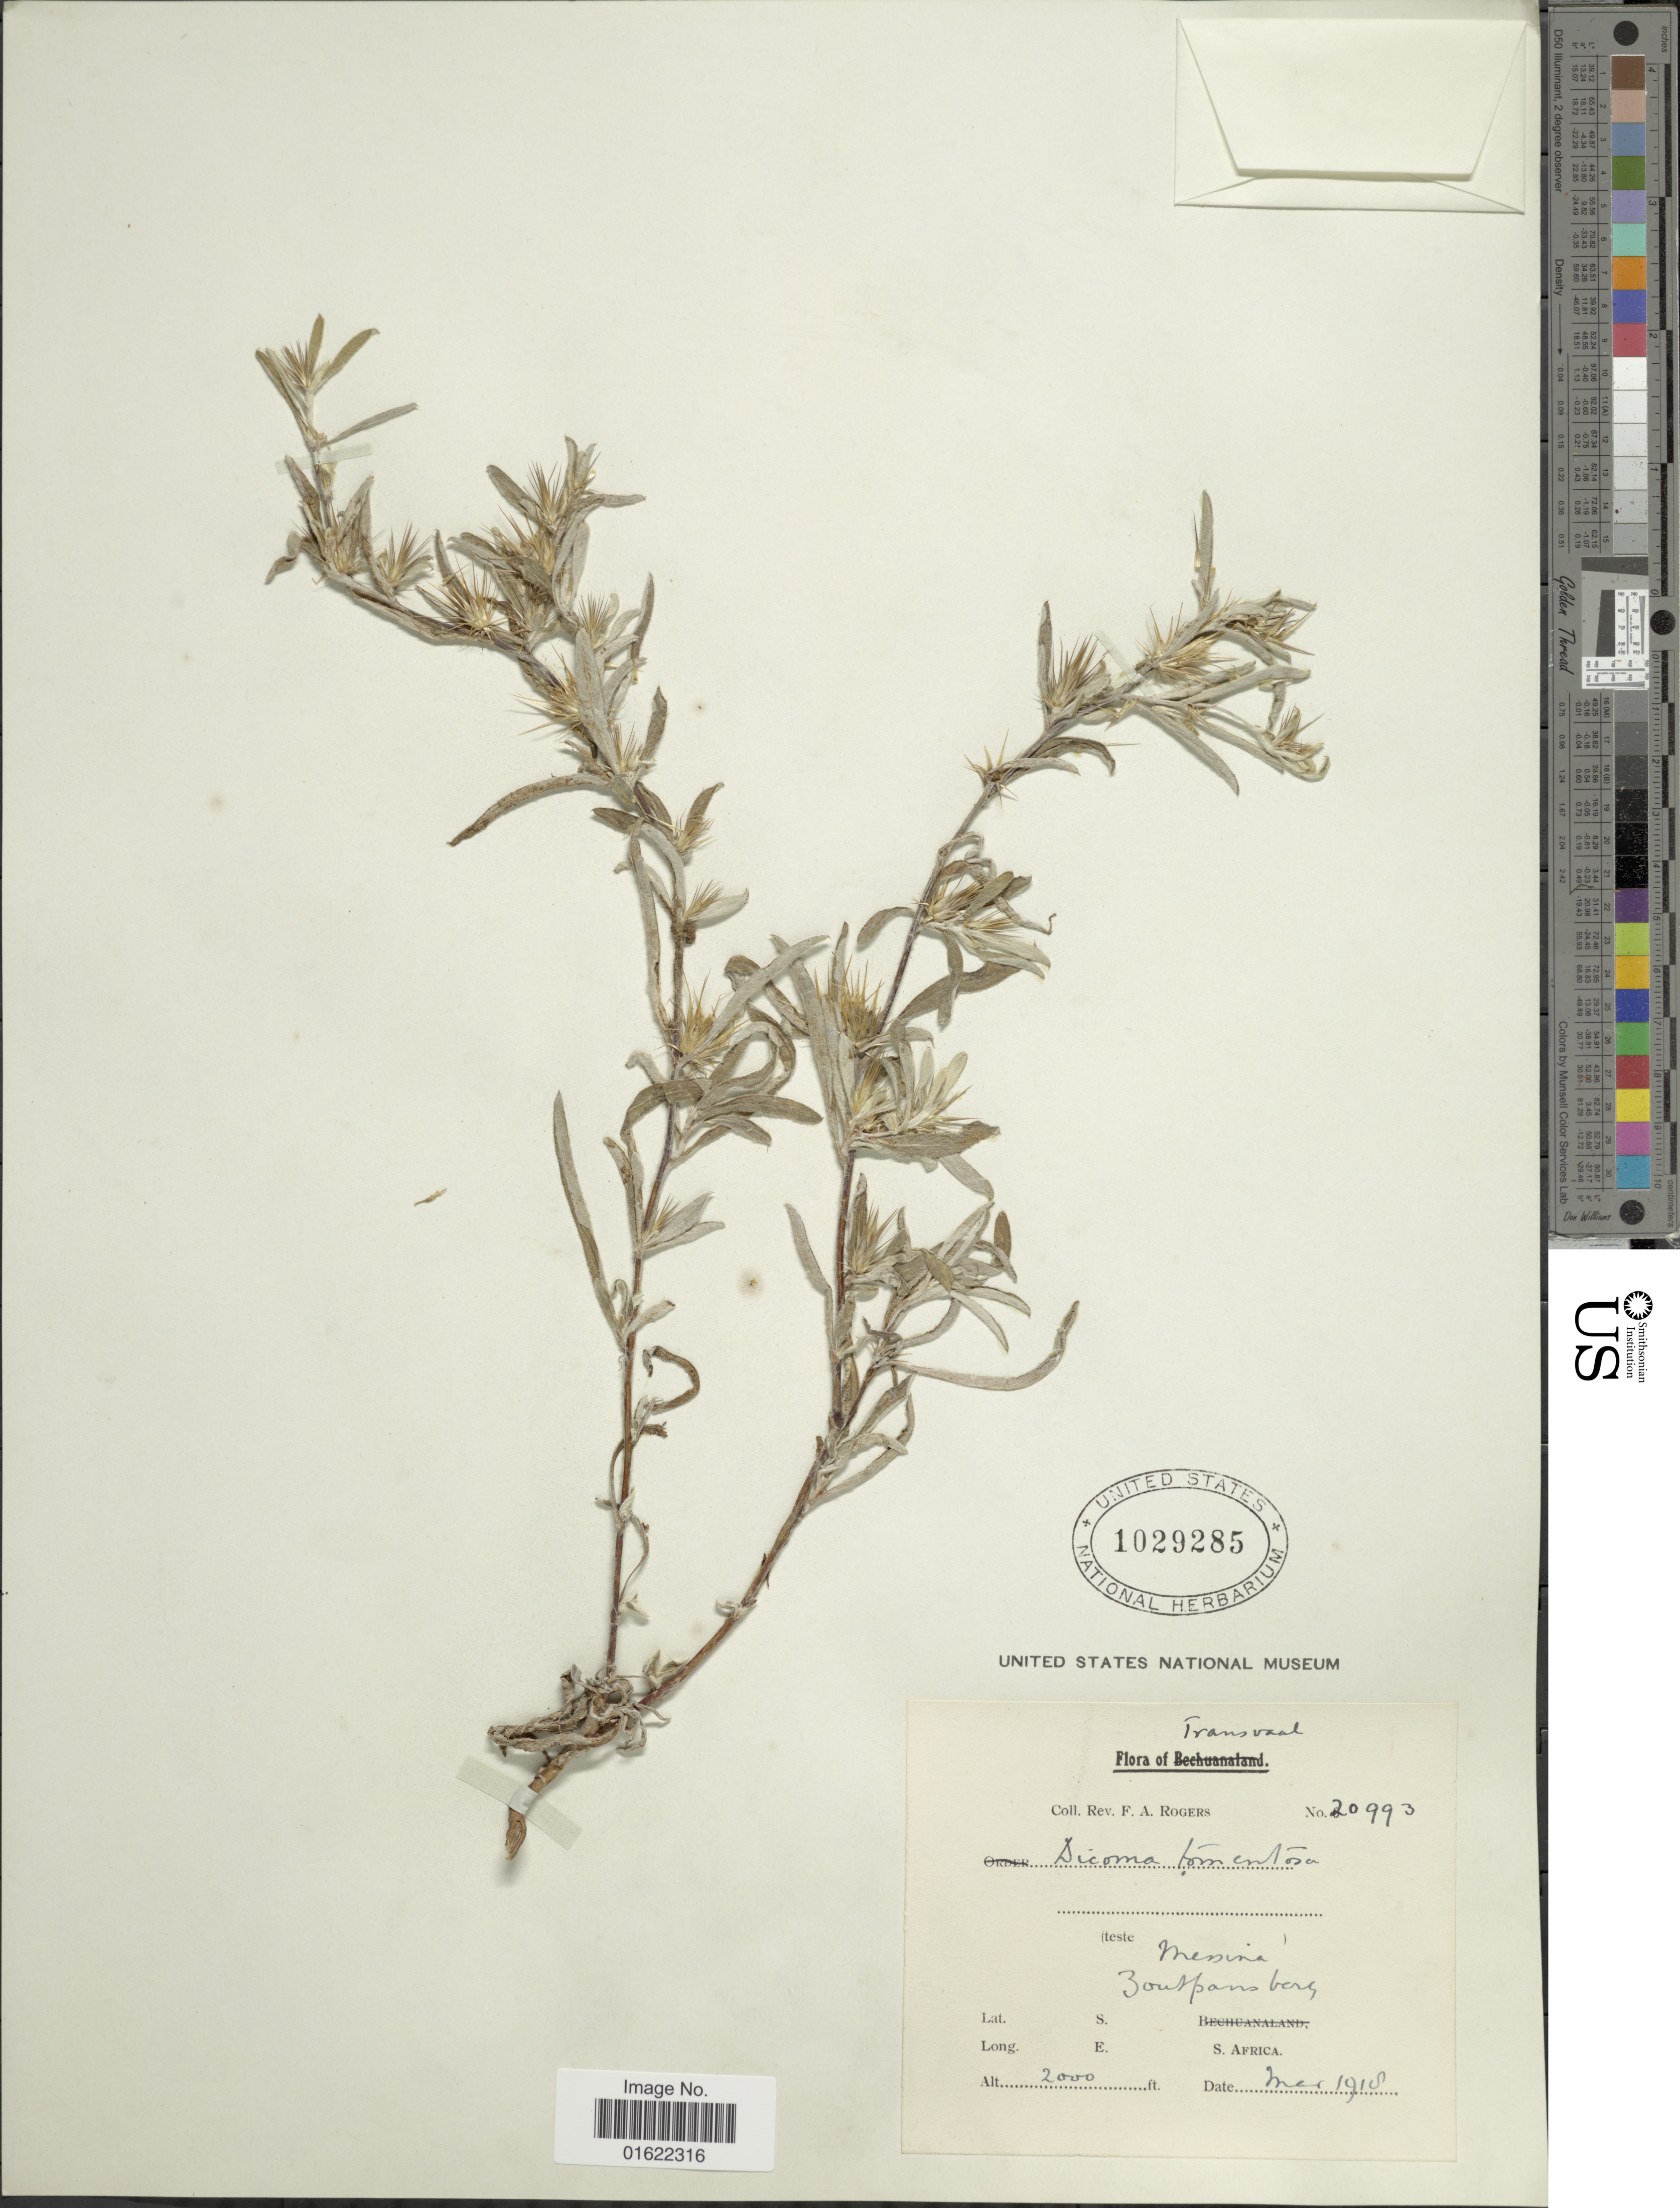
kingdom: Plantae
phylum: Tracheophyta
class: Magnoliopsida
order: Asterales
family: Asteraceae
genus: Dicoma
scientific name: Dicoma tomentosa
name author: Cass.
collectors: F. A. Rogers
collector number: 20993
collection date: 1918-03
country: South Africa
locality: Messina. Zoutpansberg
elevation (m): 610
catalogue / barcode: US 1029285